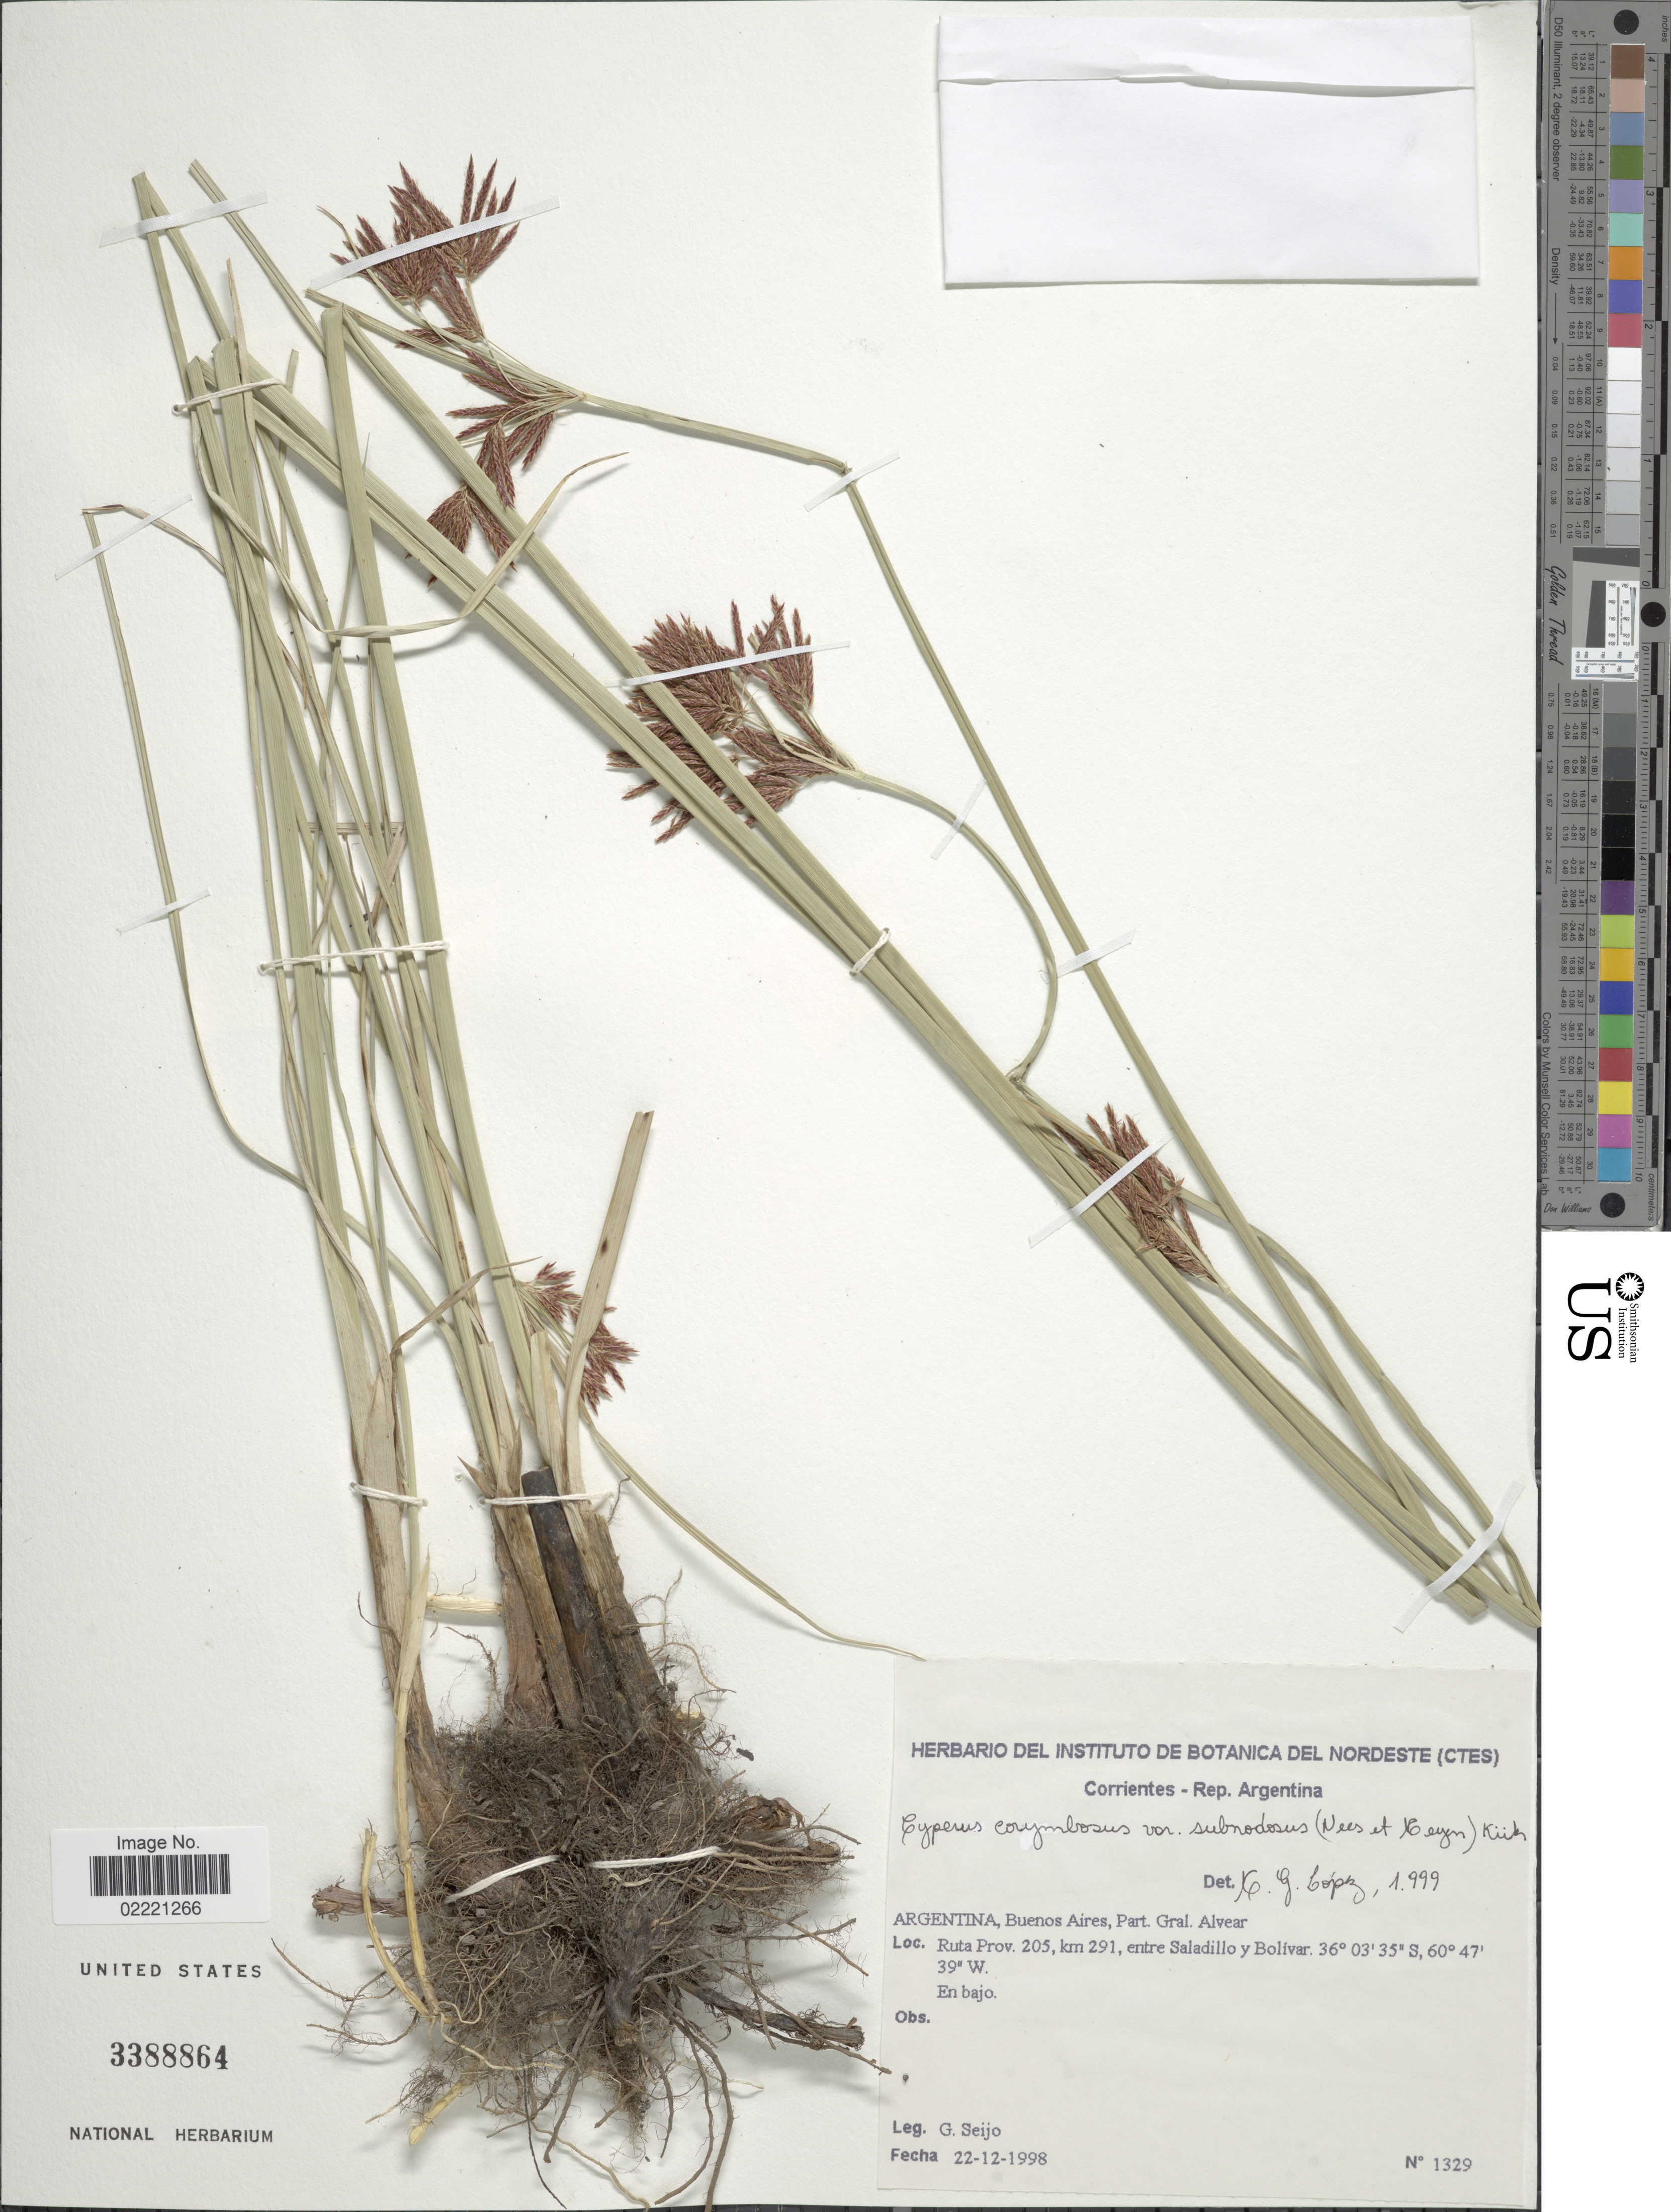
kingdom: Plantae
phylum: Tracheophyta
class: Liliopsida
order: Poales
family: Cyperaceae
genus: Cyperus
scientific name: Cyperus corymbosus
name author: Rottb.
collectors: G. Seijo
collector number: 1329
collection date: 1998-12-22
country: Argentina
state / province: Buenos Aires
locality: Part. Gral. Alvear, Ruta Prov. 205, km 291, entre Saladillo y Bolivar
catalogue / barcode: US 3388864